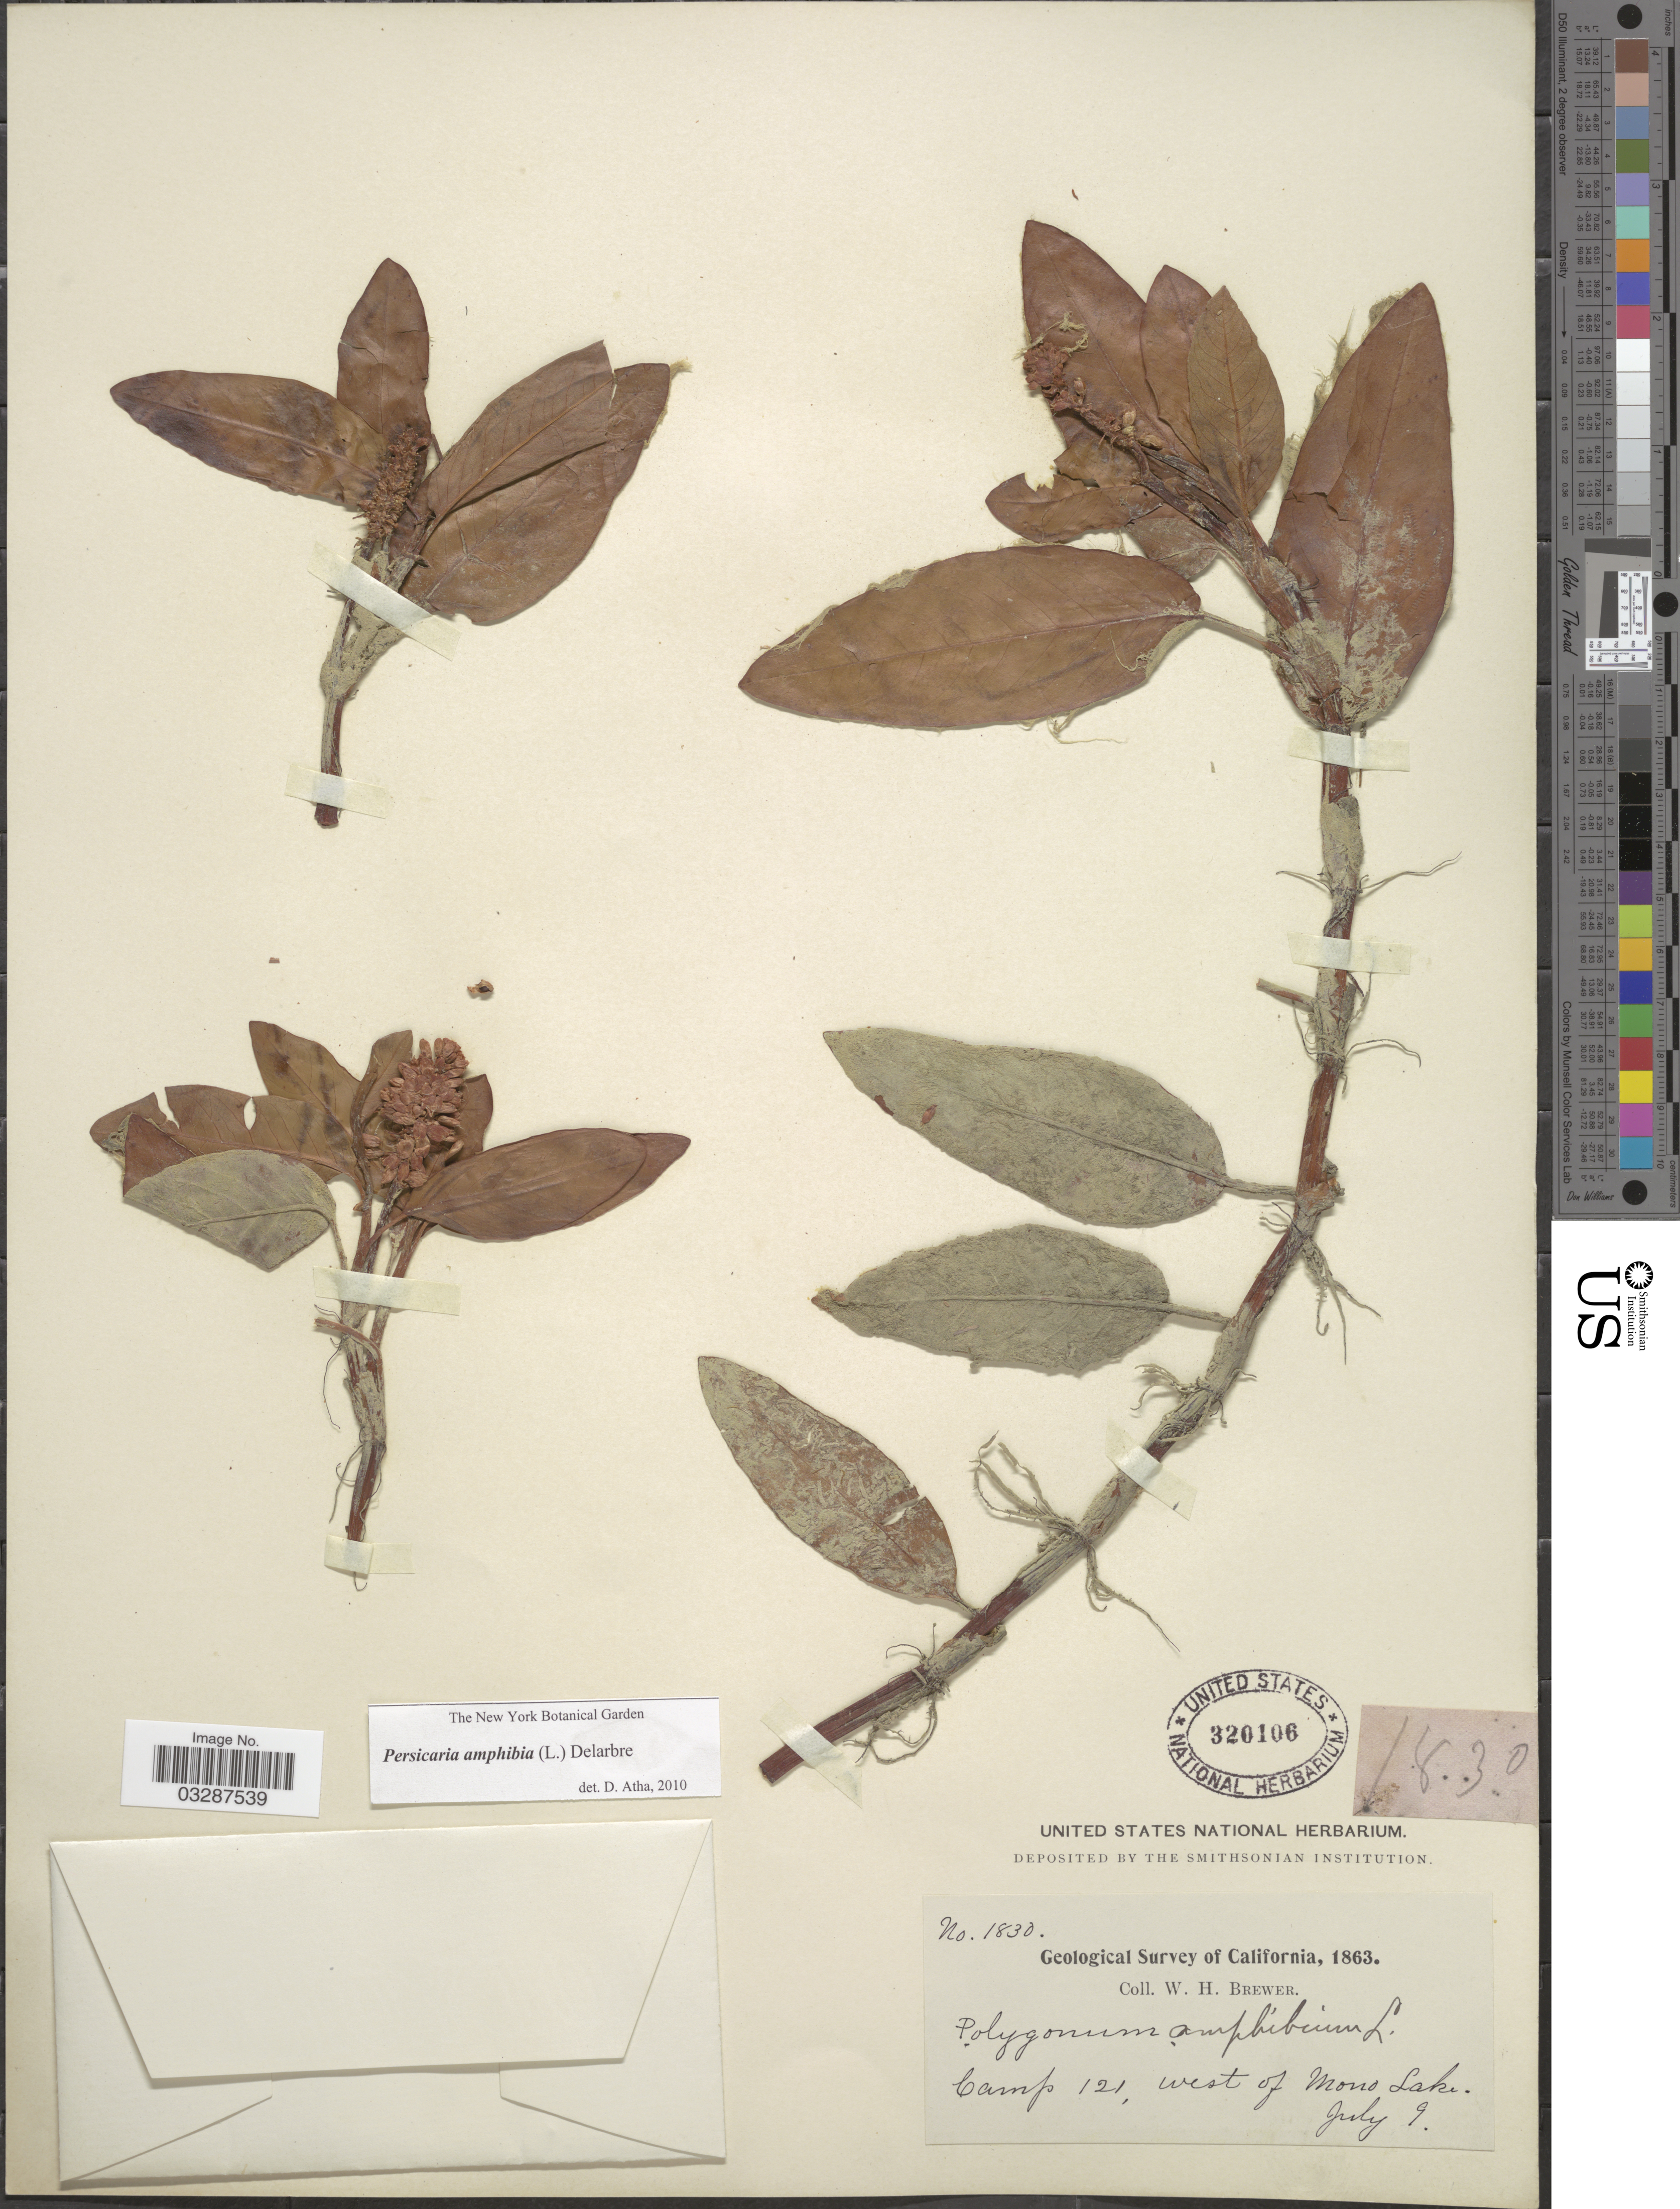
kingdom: Plantae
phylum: Tracheophyta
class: Magnoliopsida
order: Caryophyllales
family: Polygonaceae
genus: Persicaria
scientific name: Persicaria amphibia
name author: (L.) Delarbre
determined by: Atha, D. E.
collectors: W. H. Brewer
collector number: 1830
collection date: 1863-07-09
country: United States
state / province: California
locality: Camp 121, west of Mono Lake.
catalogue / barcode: US 320106